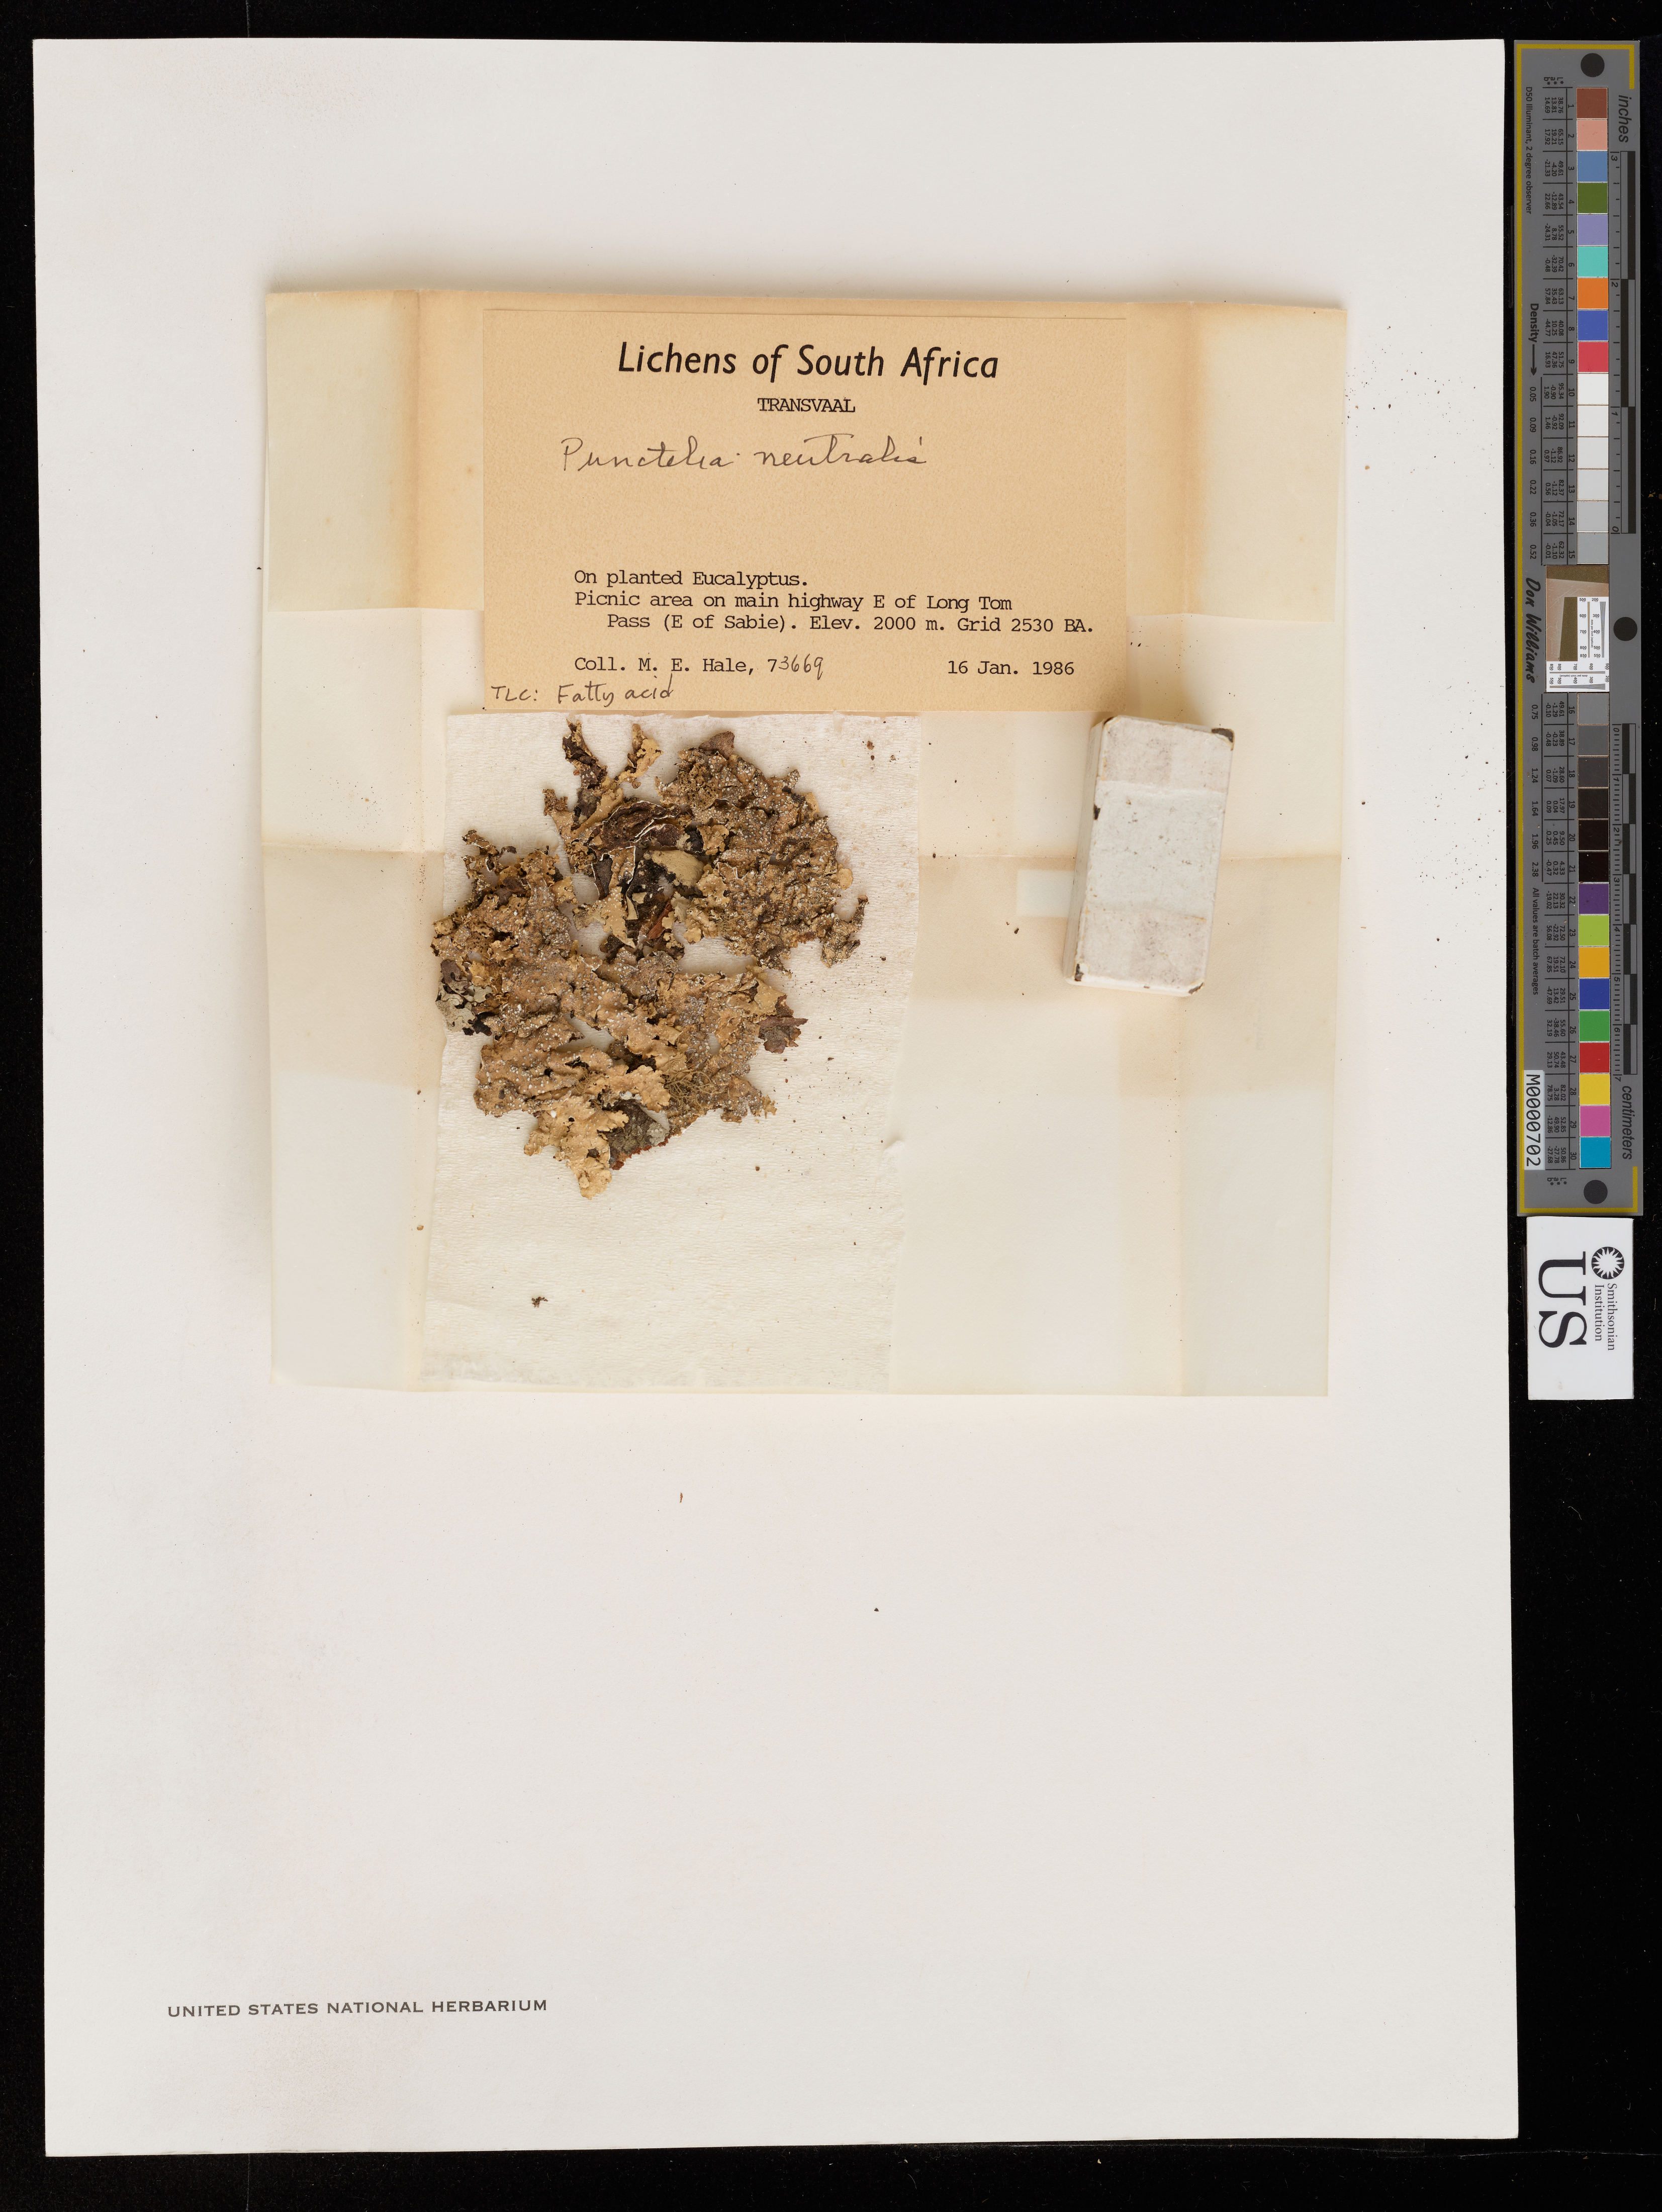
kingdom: Fungi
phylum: Ascomycota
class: Lecanoromycetes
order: Lecanorales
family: Parmeliaceae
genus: Punctelia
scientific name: Punctelia neutralis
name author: (Hale) Krog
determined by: Hale, Mason E.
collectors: M. Hale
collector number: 73669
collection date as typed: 16 Jan 1986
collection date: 1986-01-16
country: South Africa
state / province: Mpumalanga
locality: Picnic area on main highway east of long tom pass (east of sabie). Transvaal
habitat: On planted eucalyptus.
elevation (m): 2000